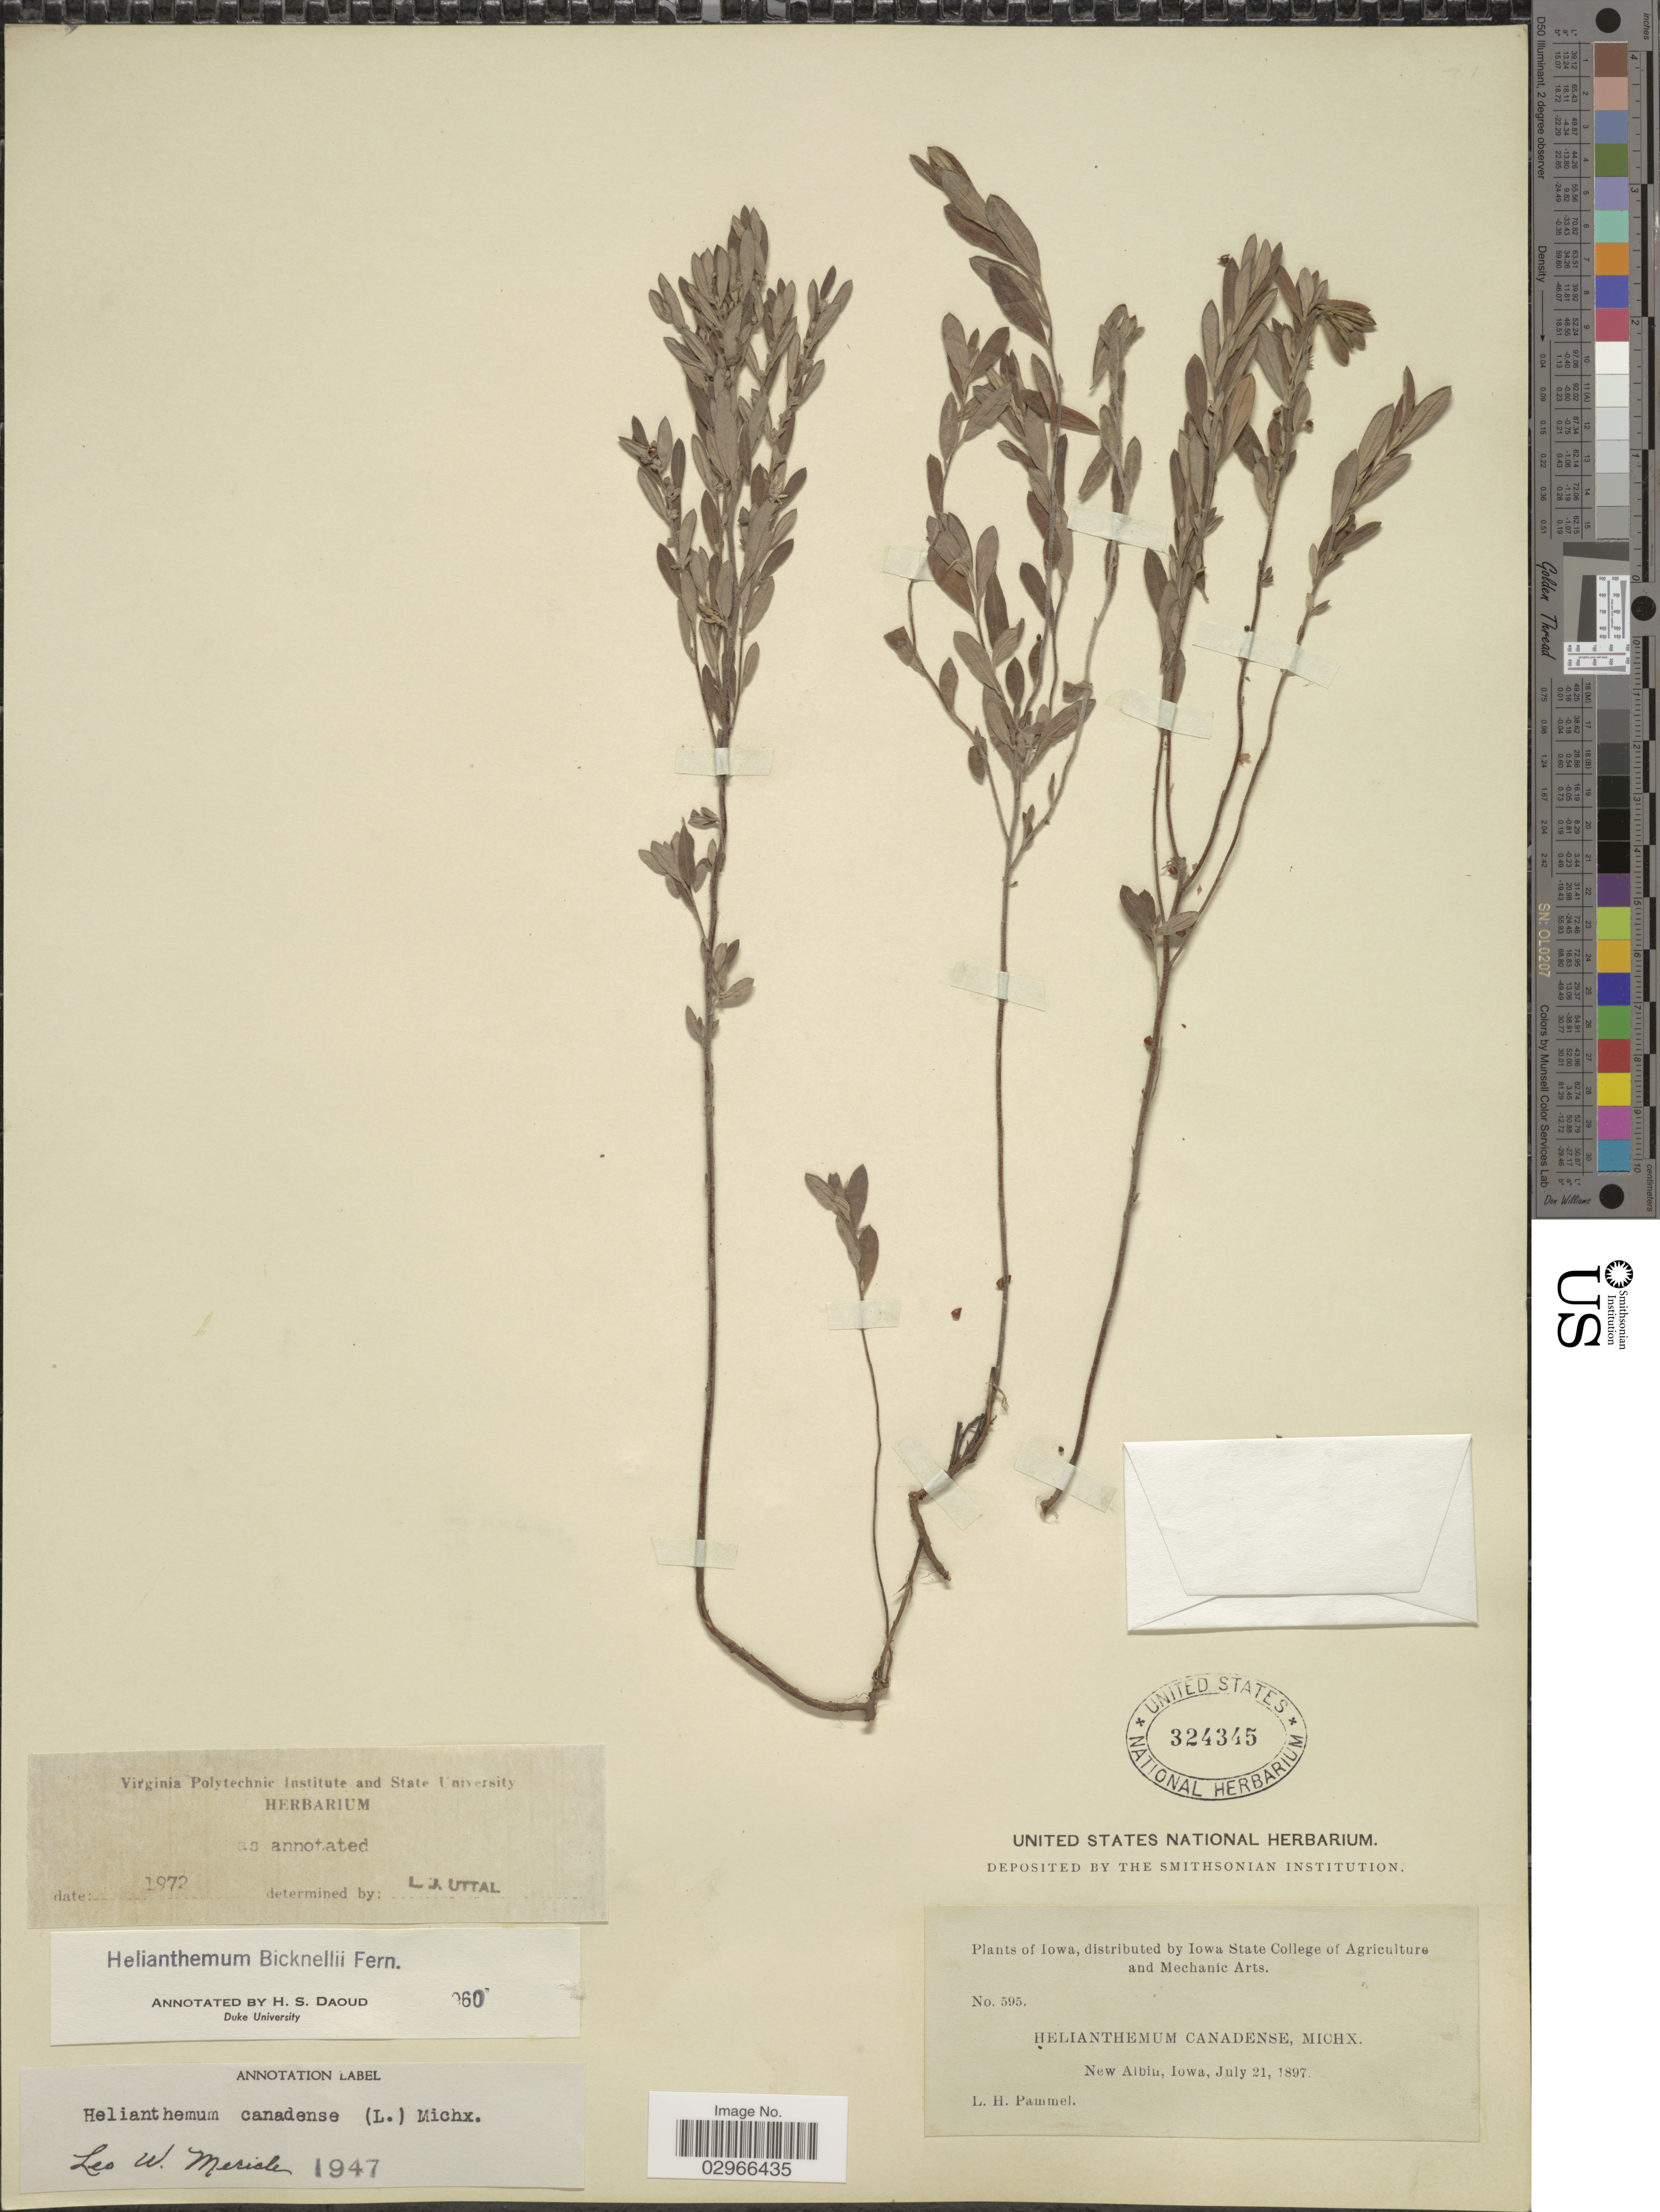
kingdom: Plantae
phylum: Tracheophyta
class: Magnoliopsida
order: Malvales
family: Cistaceae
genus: Helianthemum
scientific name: Helianthemum bicknellii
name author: Fernald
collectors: L. Pammel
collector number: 595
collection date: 1897-07-21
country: United States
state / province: Iowa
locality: New Albin.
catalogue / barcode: US 324345